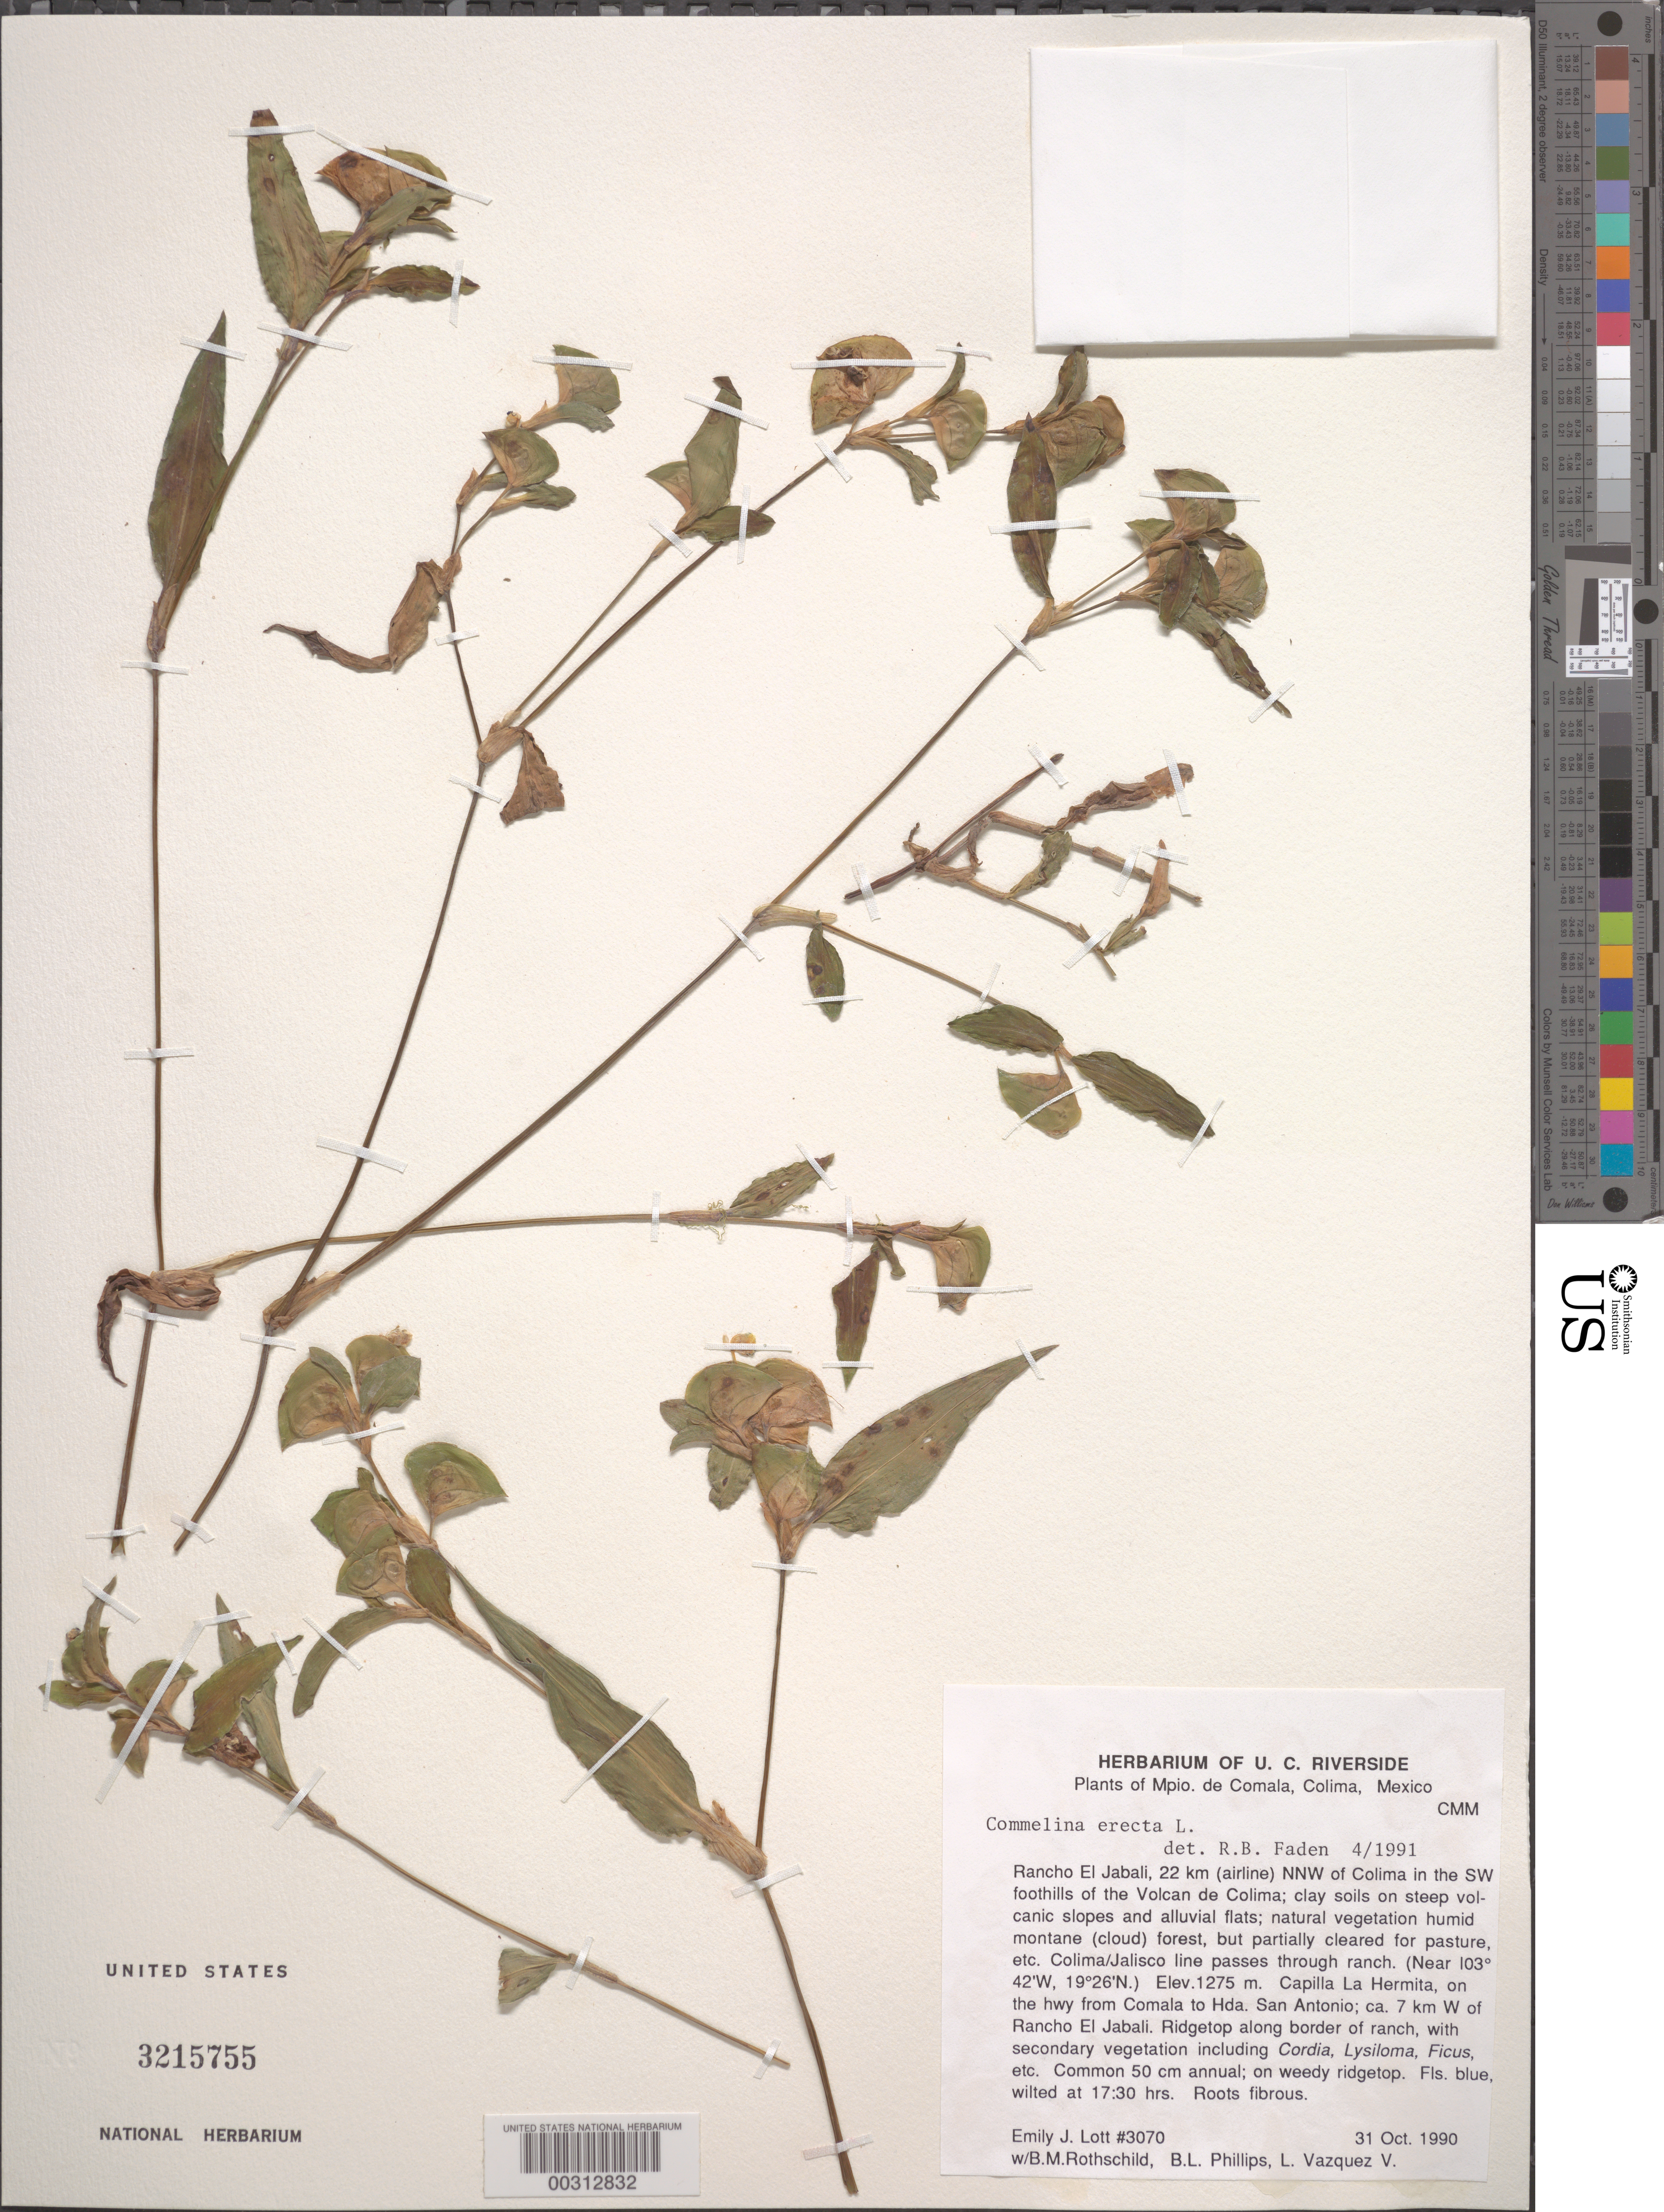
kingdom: Plantae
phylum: Tracheophyta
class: Liliopsida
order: Commelinales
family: Commelinaceae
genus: Commelina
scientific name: Commelina erecta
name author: L.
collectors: E. Lott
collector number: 3070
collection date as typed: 31 Oct 1990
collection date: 1990-10-31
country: Mexico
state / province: Colima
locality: Comala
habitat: Clay soils on steep volcanic slopes and alluvial flats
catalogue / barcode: US 3215755